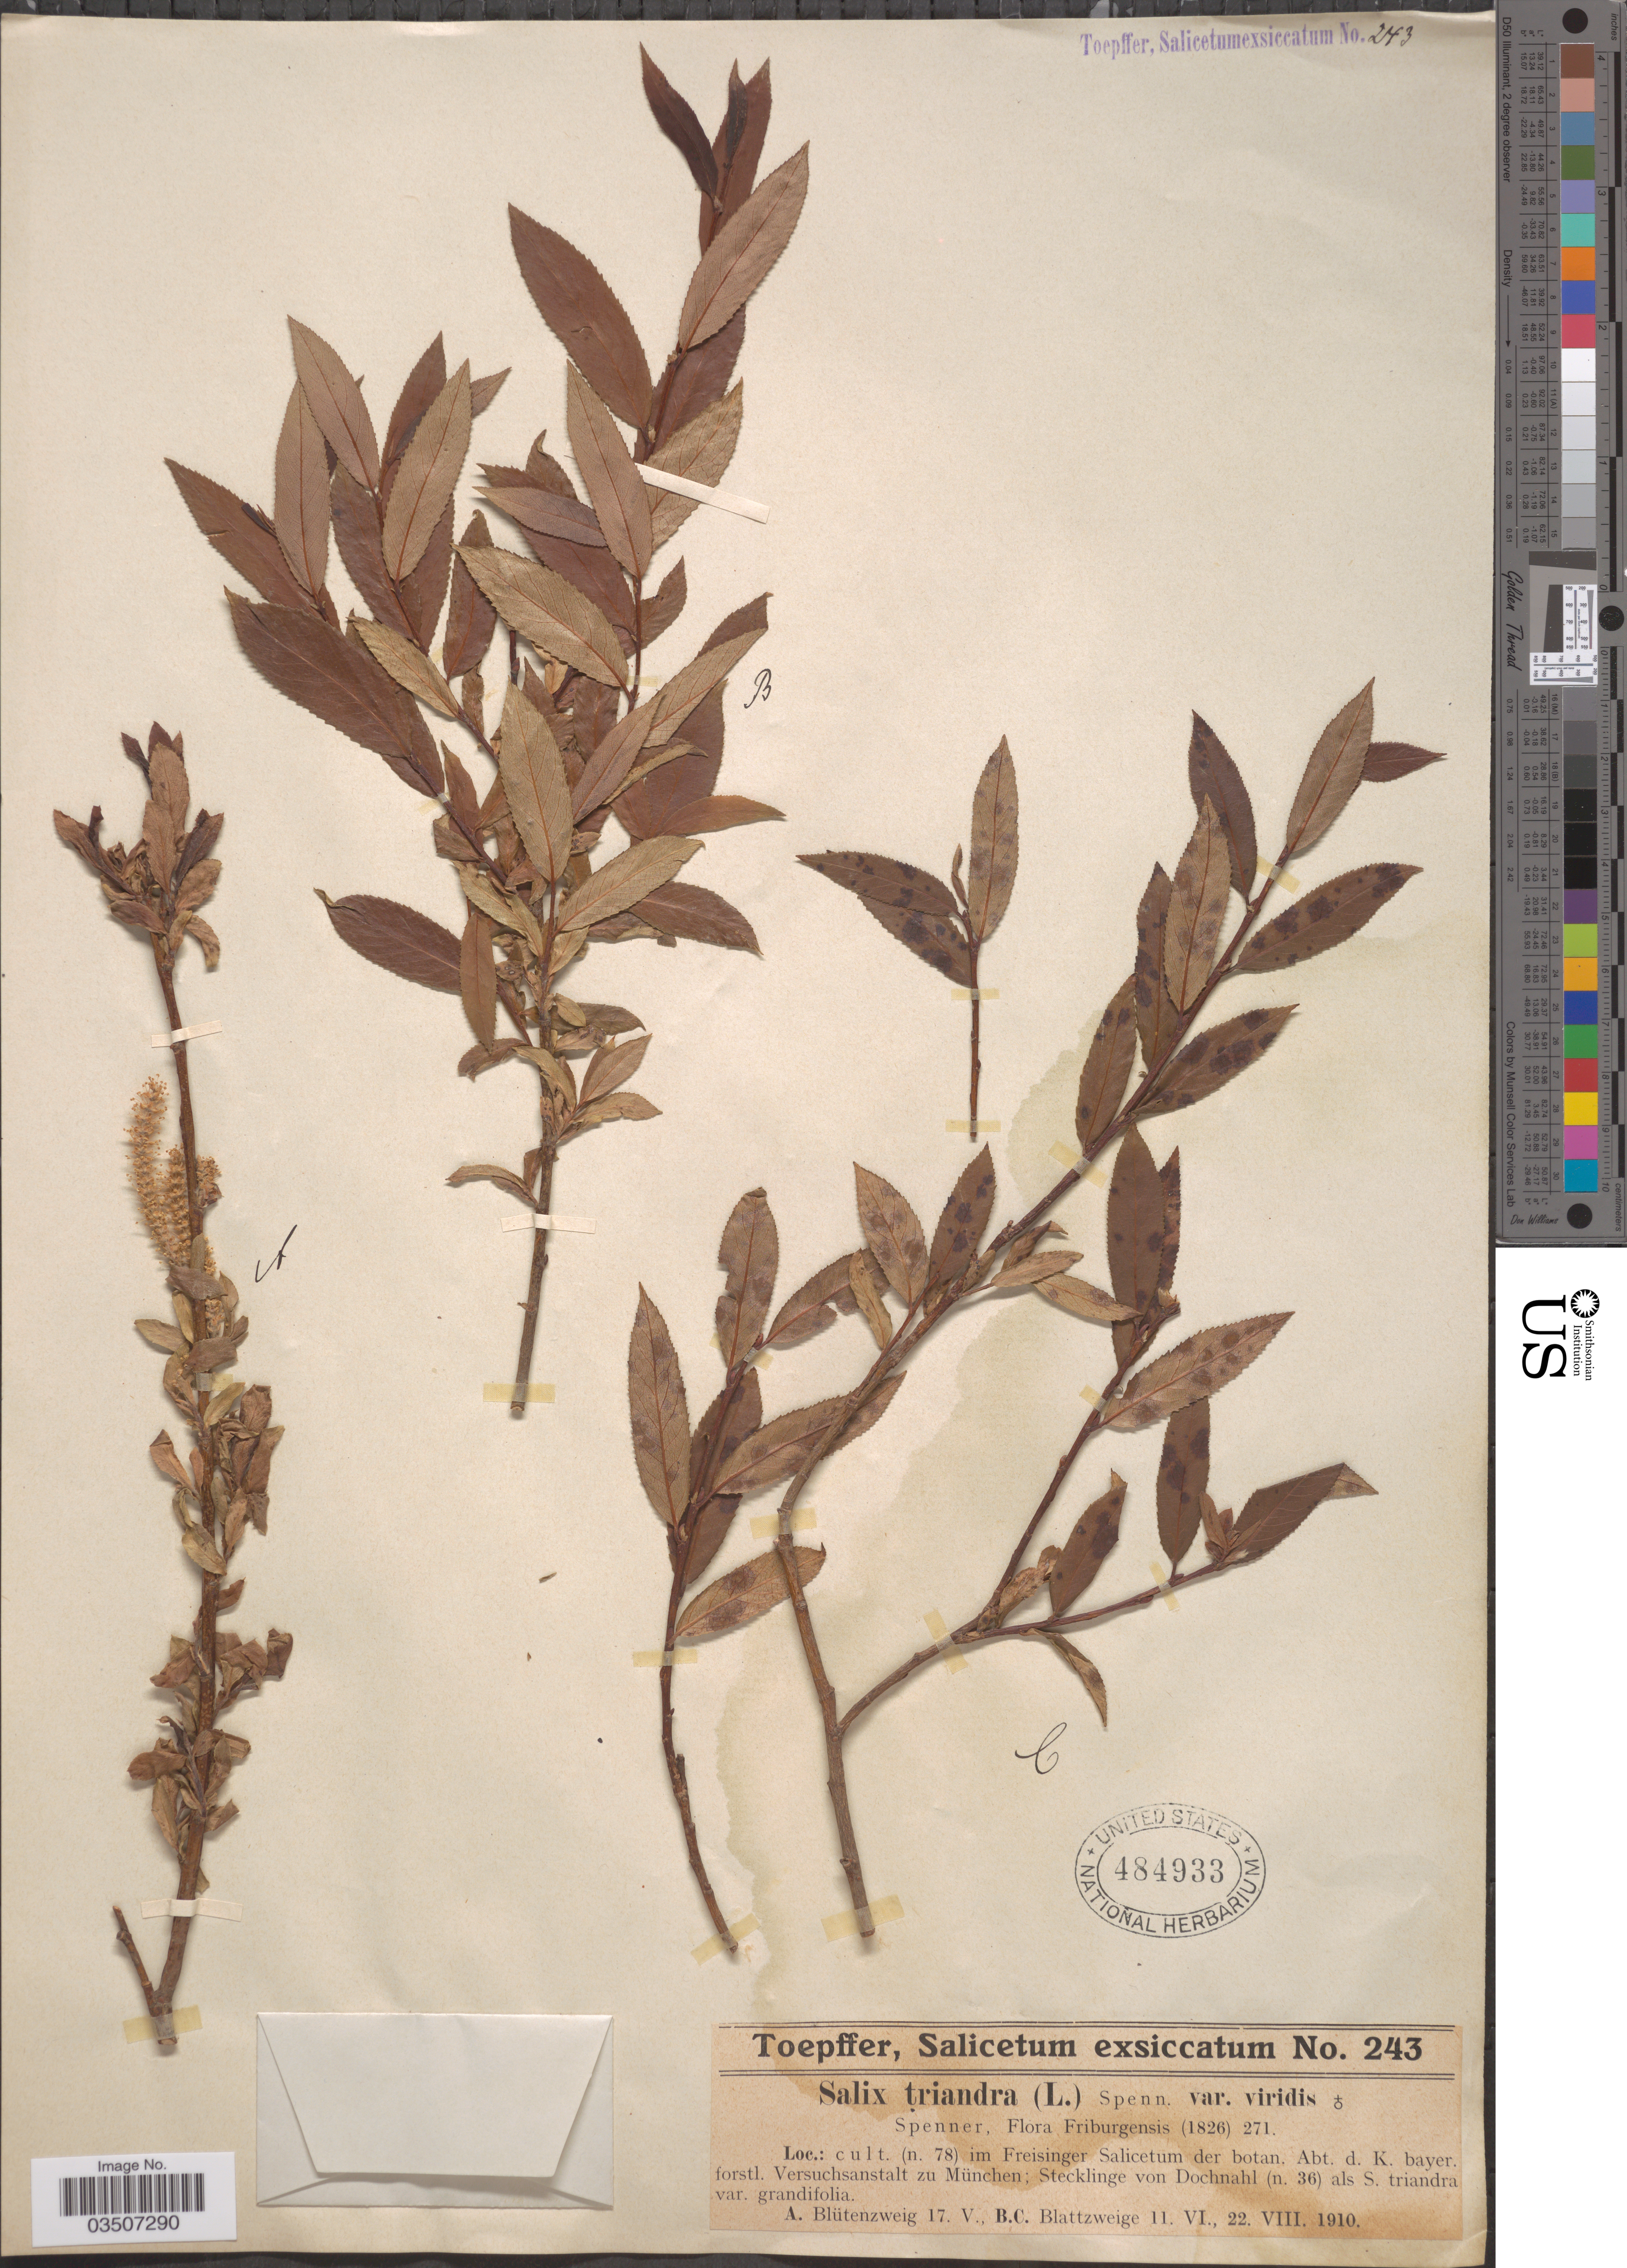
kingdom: Plantae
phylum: Tracheophyta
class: Magnoliopsida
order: Malpighiales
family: Salicaceae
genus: Salix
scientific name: Salix triandra var. viridis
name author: Spenn.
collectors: A. Toepffer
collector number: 243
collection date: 1910-05-17/1910-08-22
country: Germany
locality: Im Freisinger Salicetum der botan. Abt. d. K. bayer. forstl. Versuchsanstalt zu München; Stecklinge von Dochnahl (n. 36) als S. trianda.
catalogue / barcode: US 484933